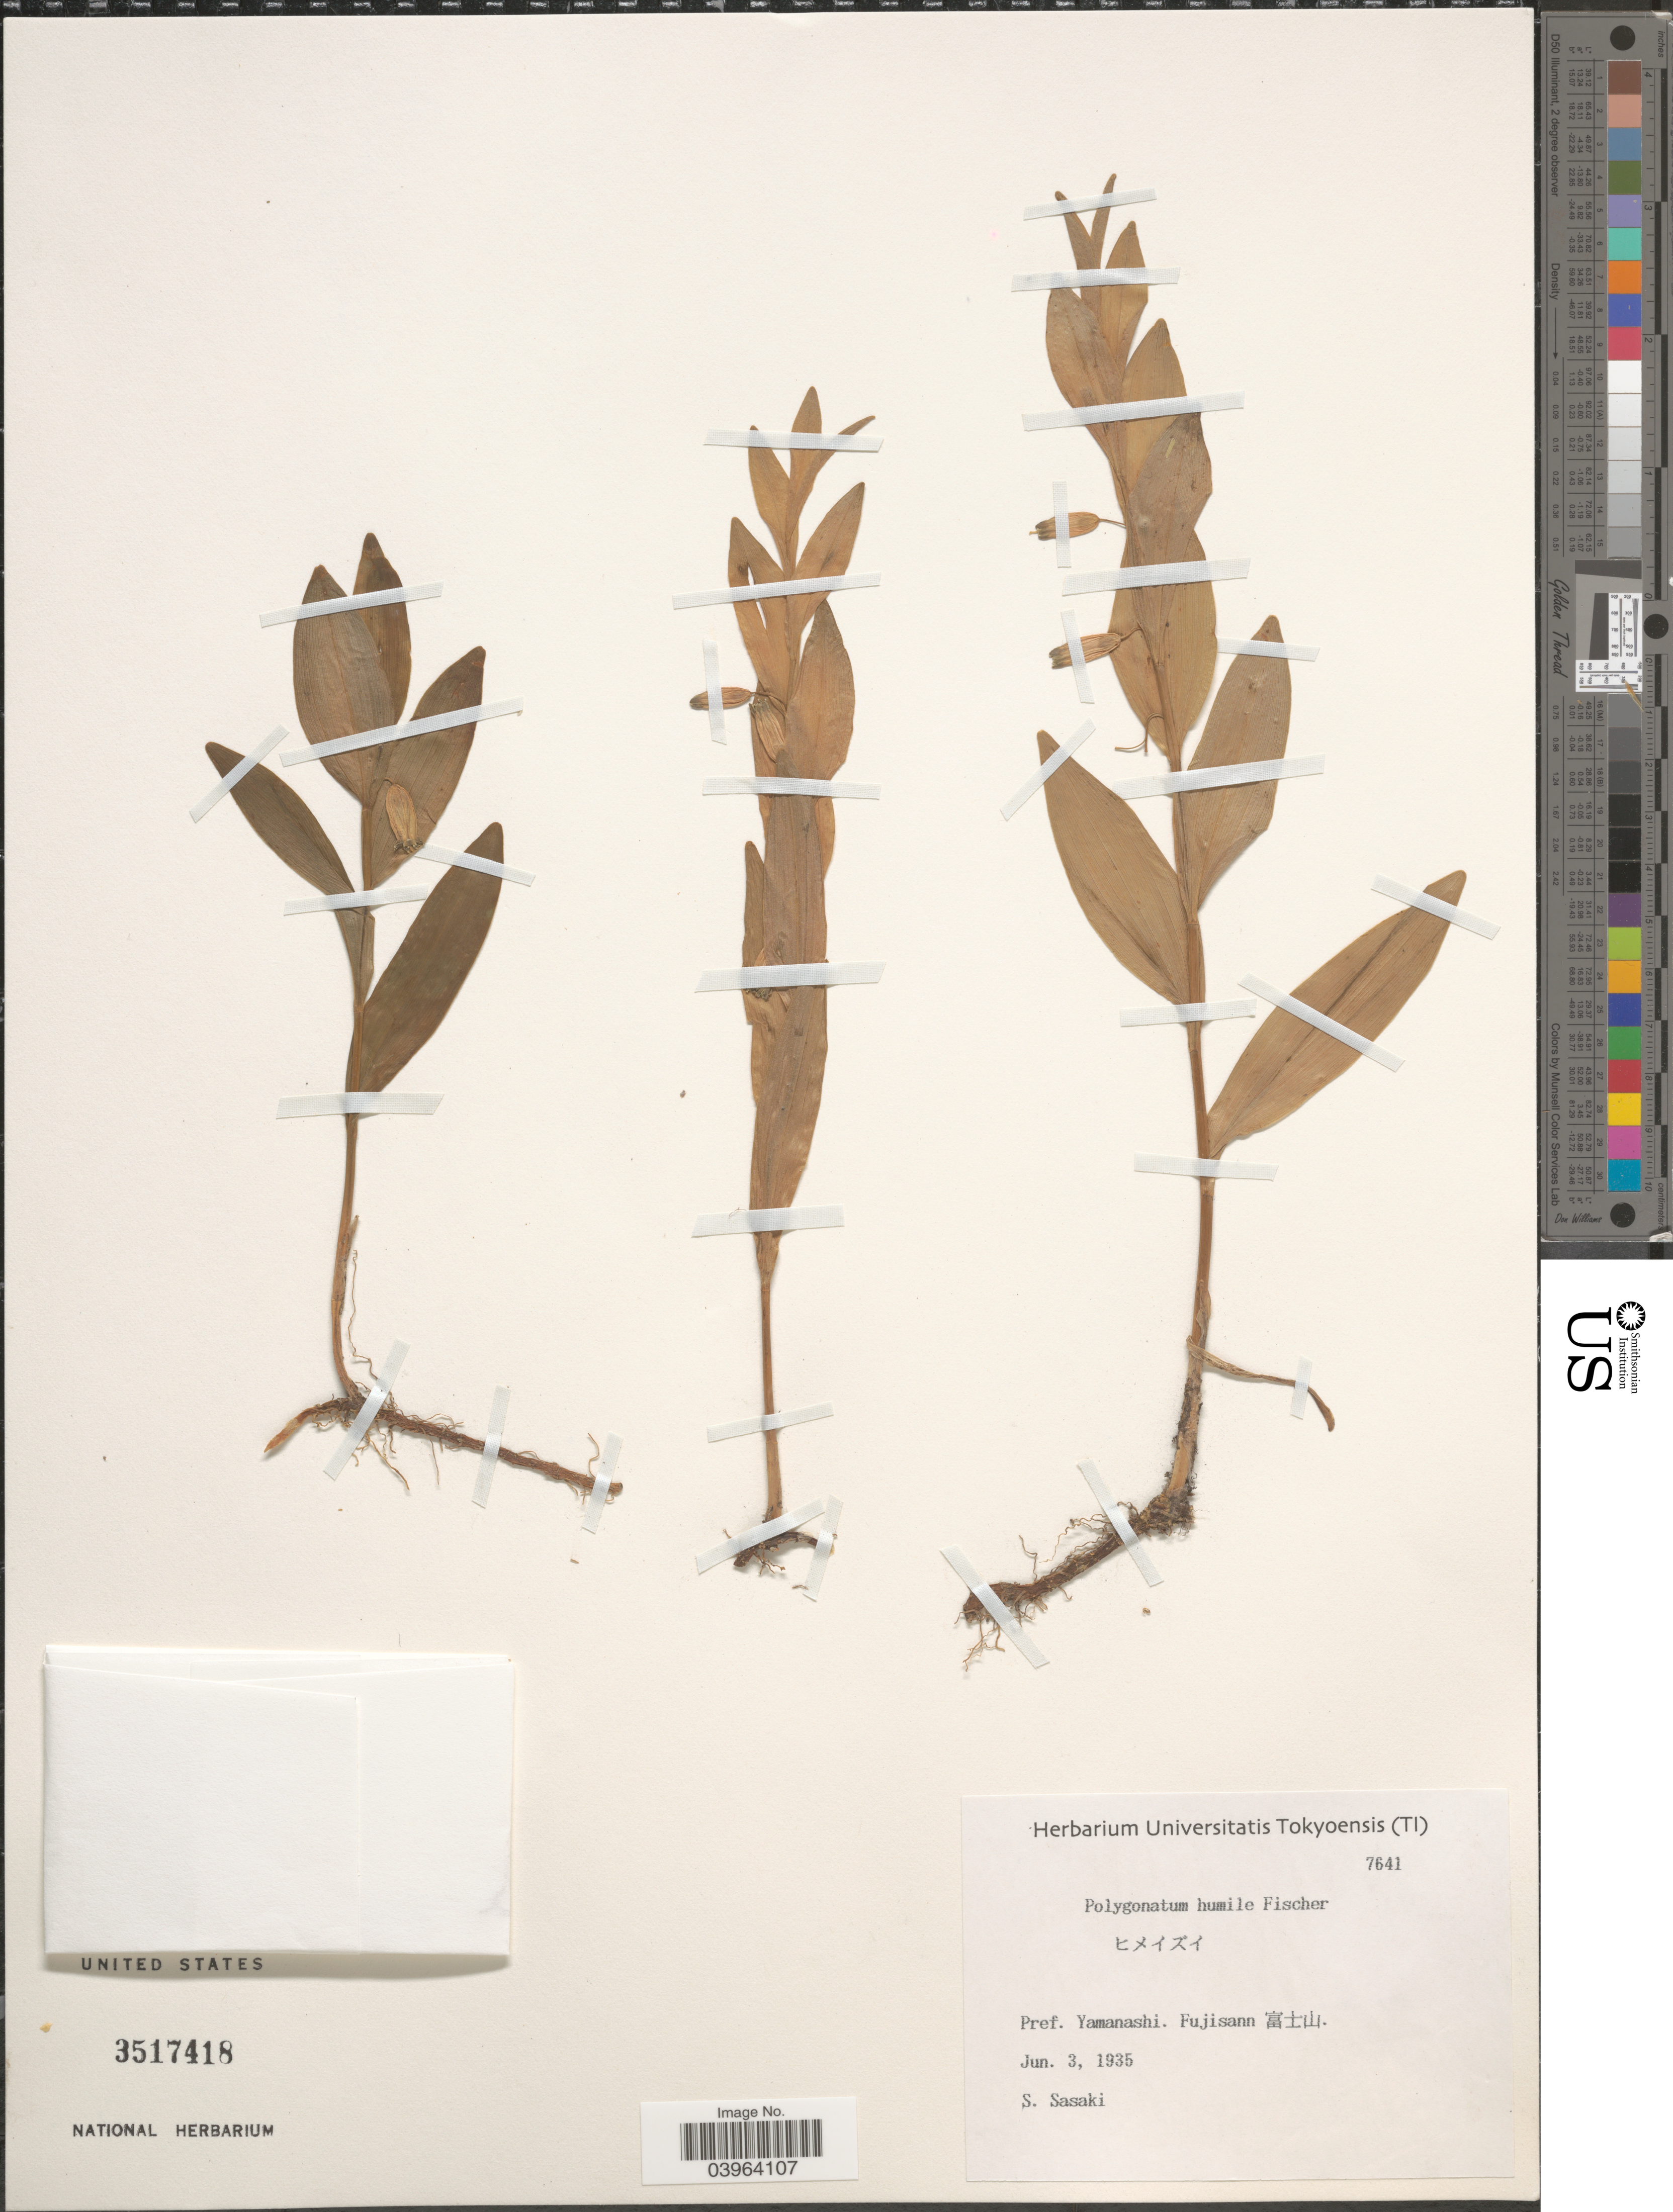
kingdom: Plantae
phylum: Tracheophyta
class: Liliopsida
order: Asparagales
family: Asparagaceae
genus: Polygonatum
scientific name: Polygonatum humile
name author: Fisch. ex Maxim.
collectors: S. Sasaki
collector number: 7641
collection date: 1935-06-03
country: Japan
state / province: Yamanasi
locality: Pref. Yamanashi. Fujisann X.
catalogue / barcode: US 3517418